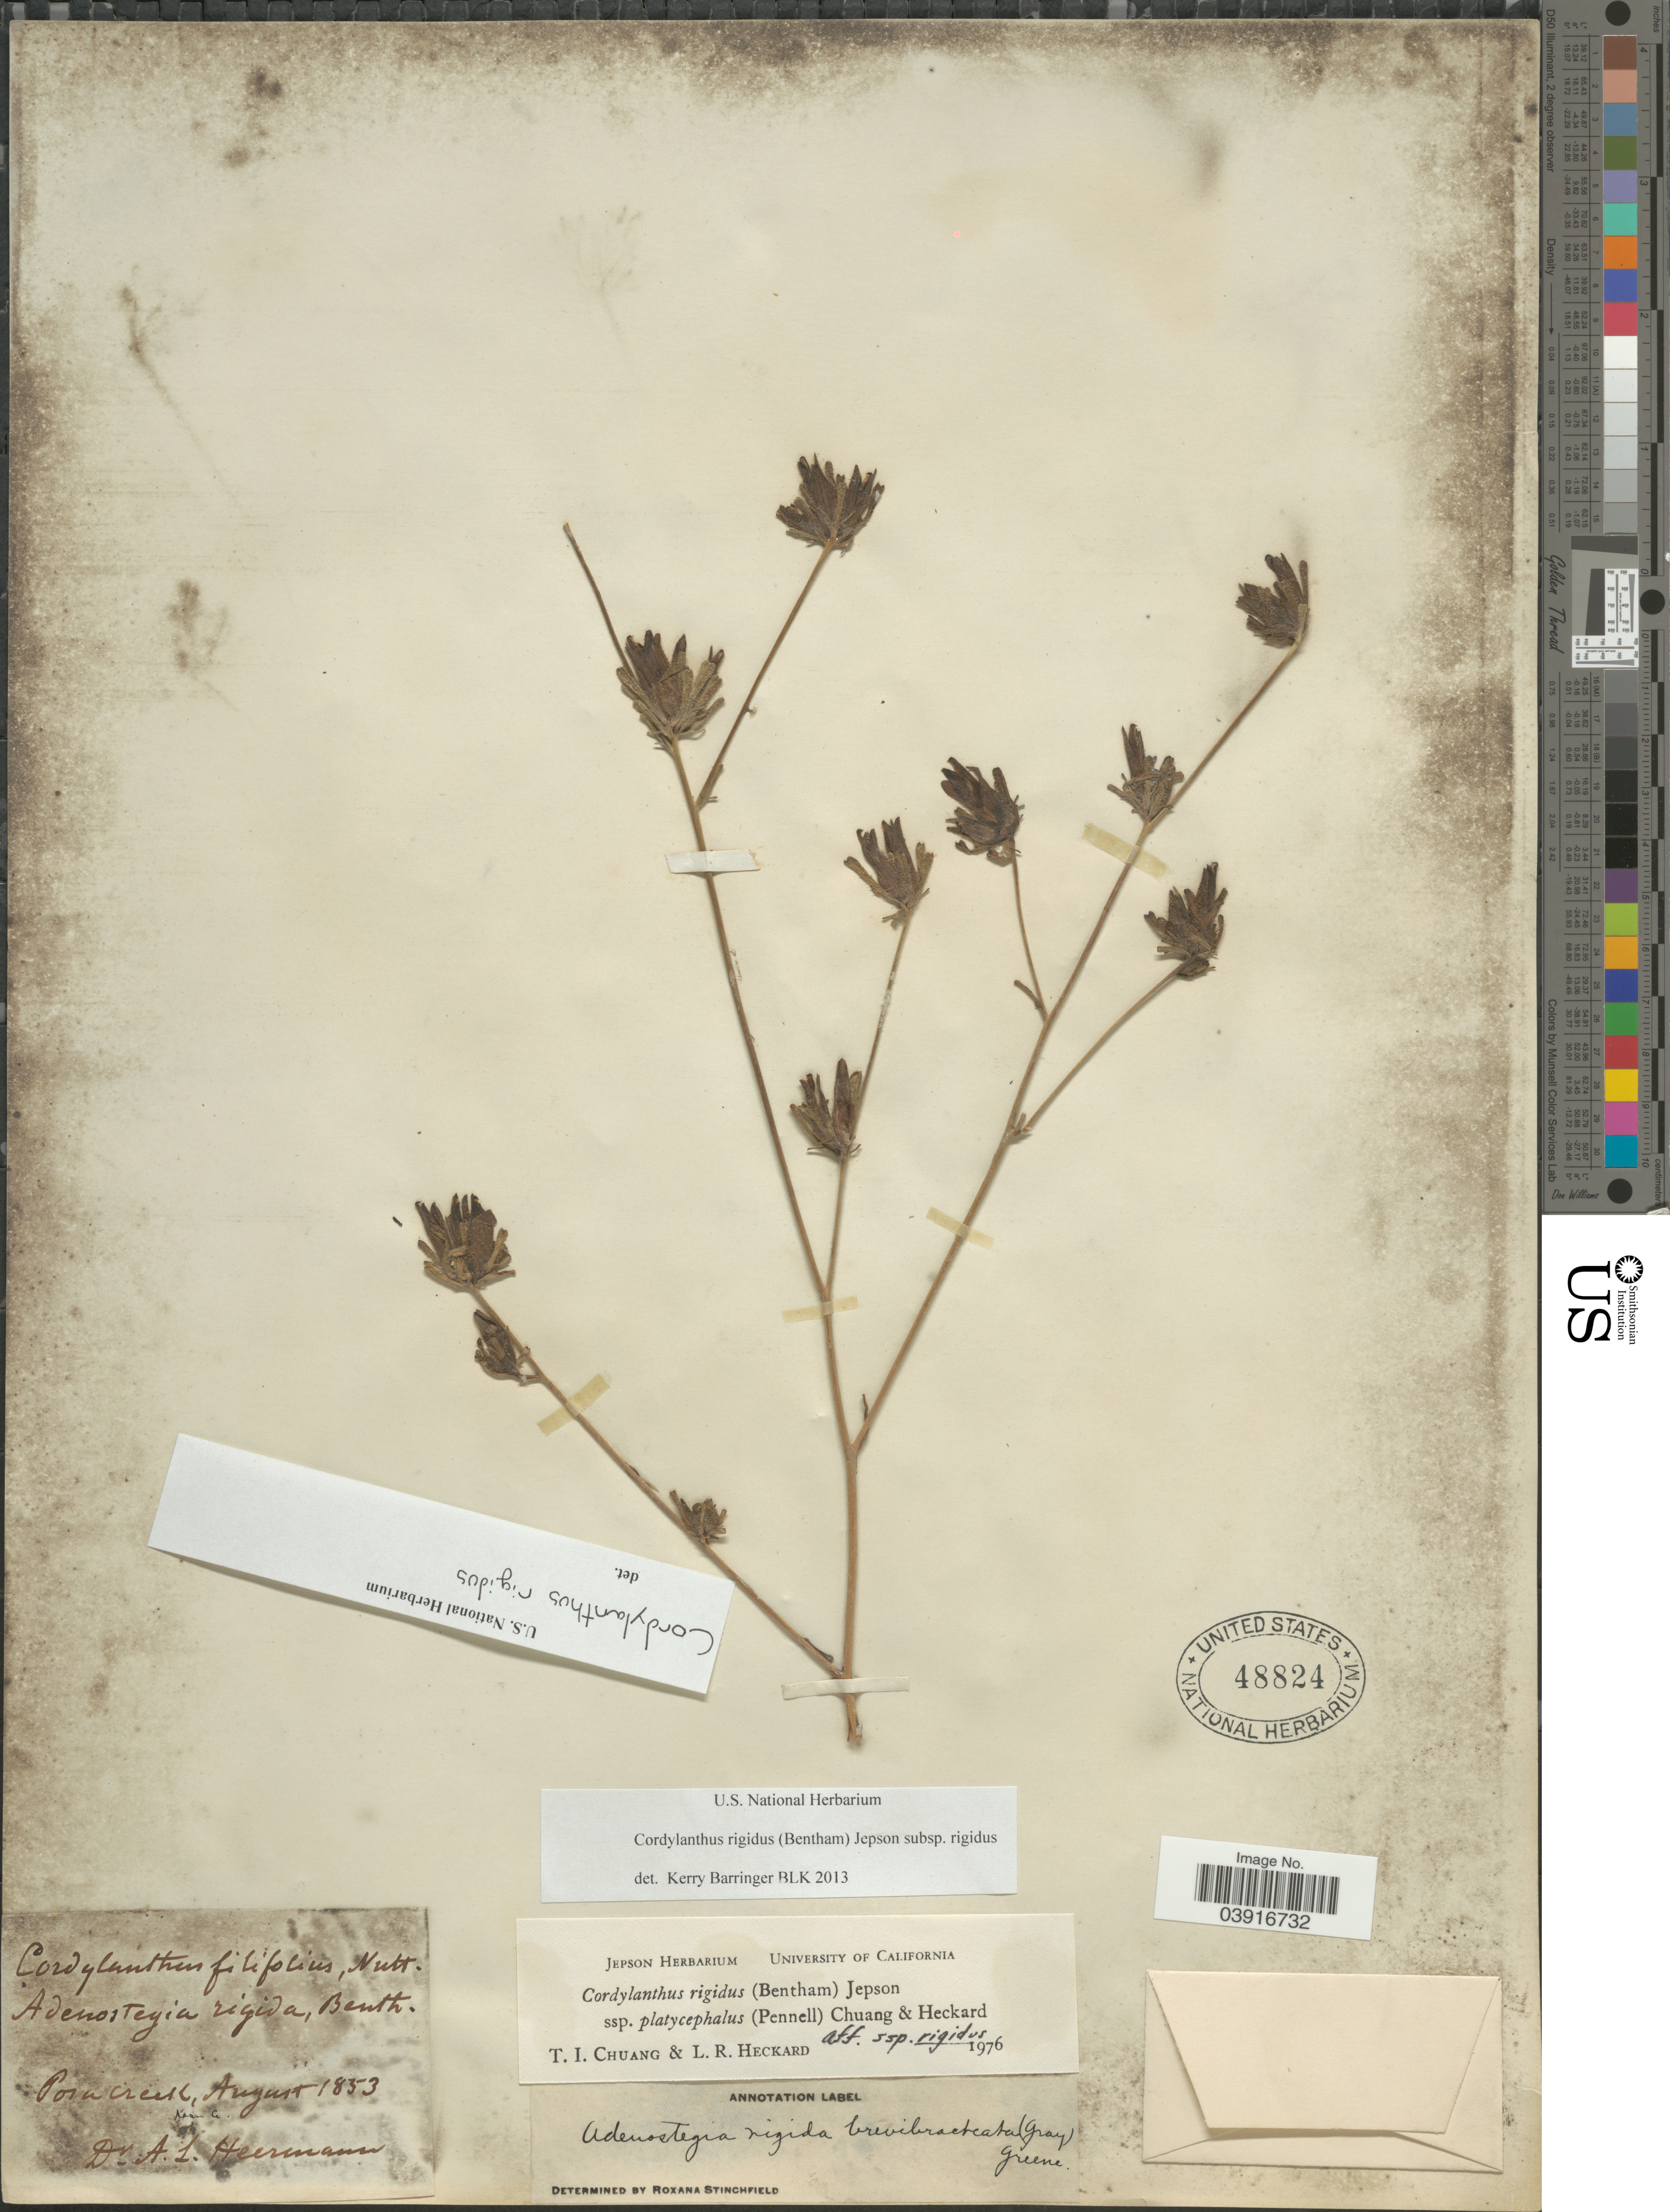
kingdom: Plantae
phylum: Tracheophyta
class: Magnoliopsida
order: Lamiales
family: Orobanchaceae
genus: Cordylanthus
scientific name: Cordylanthus rigidus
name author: (Benth.) Jeps.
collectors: A. Heermann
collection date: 1853-08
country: United States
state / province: California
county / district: Kern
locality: Poso creek. Kern Co.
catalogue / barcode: US 48824